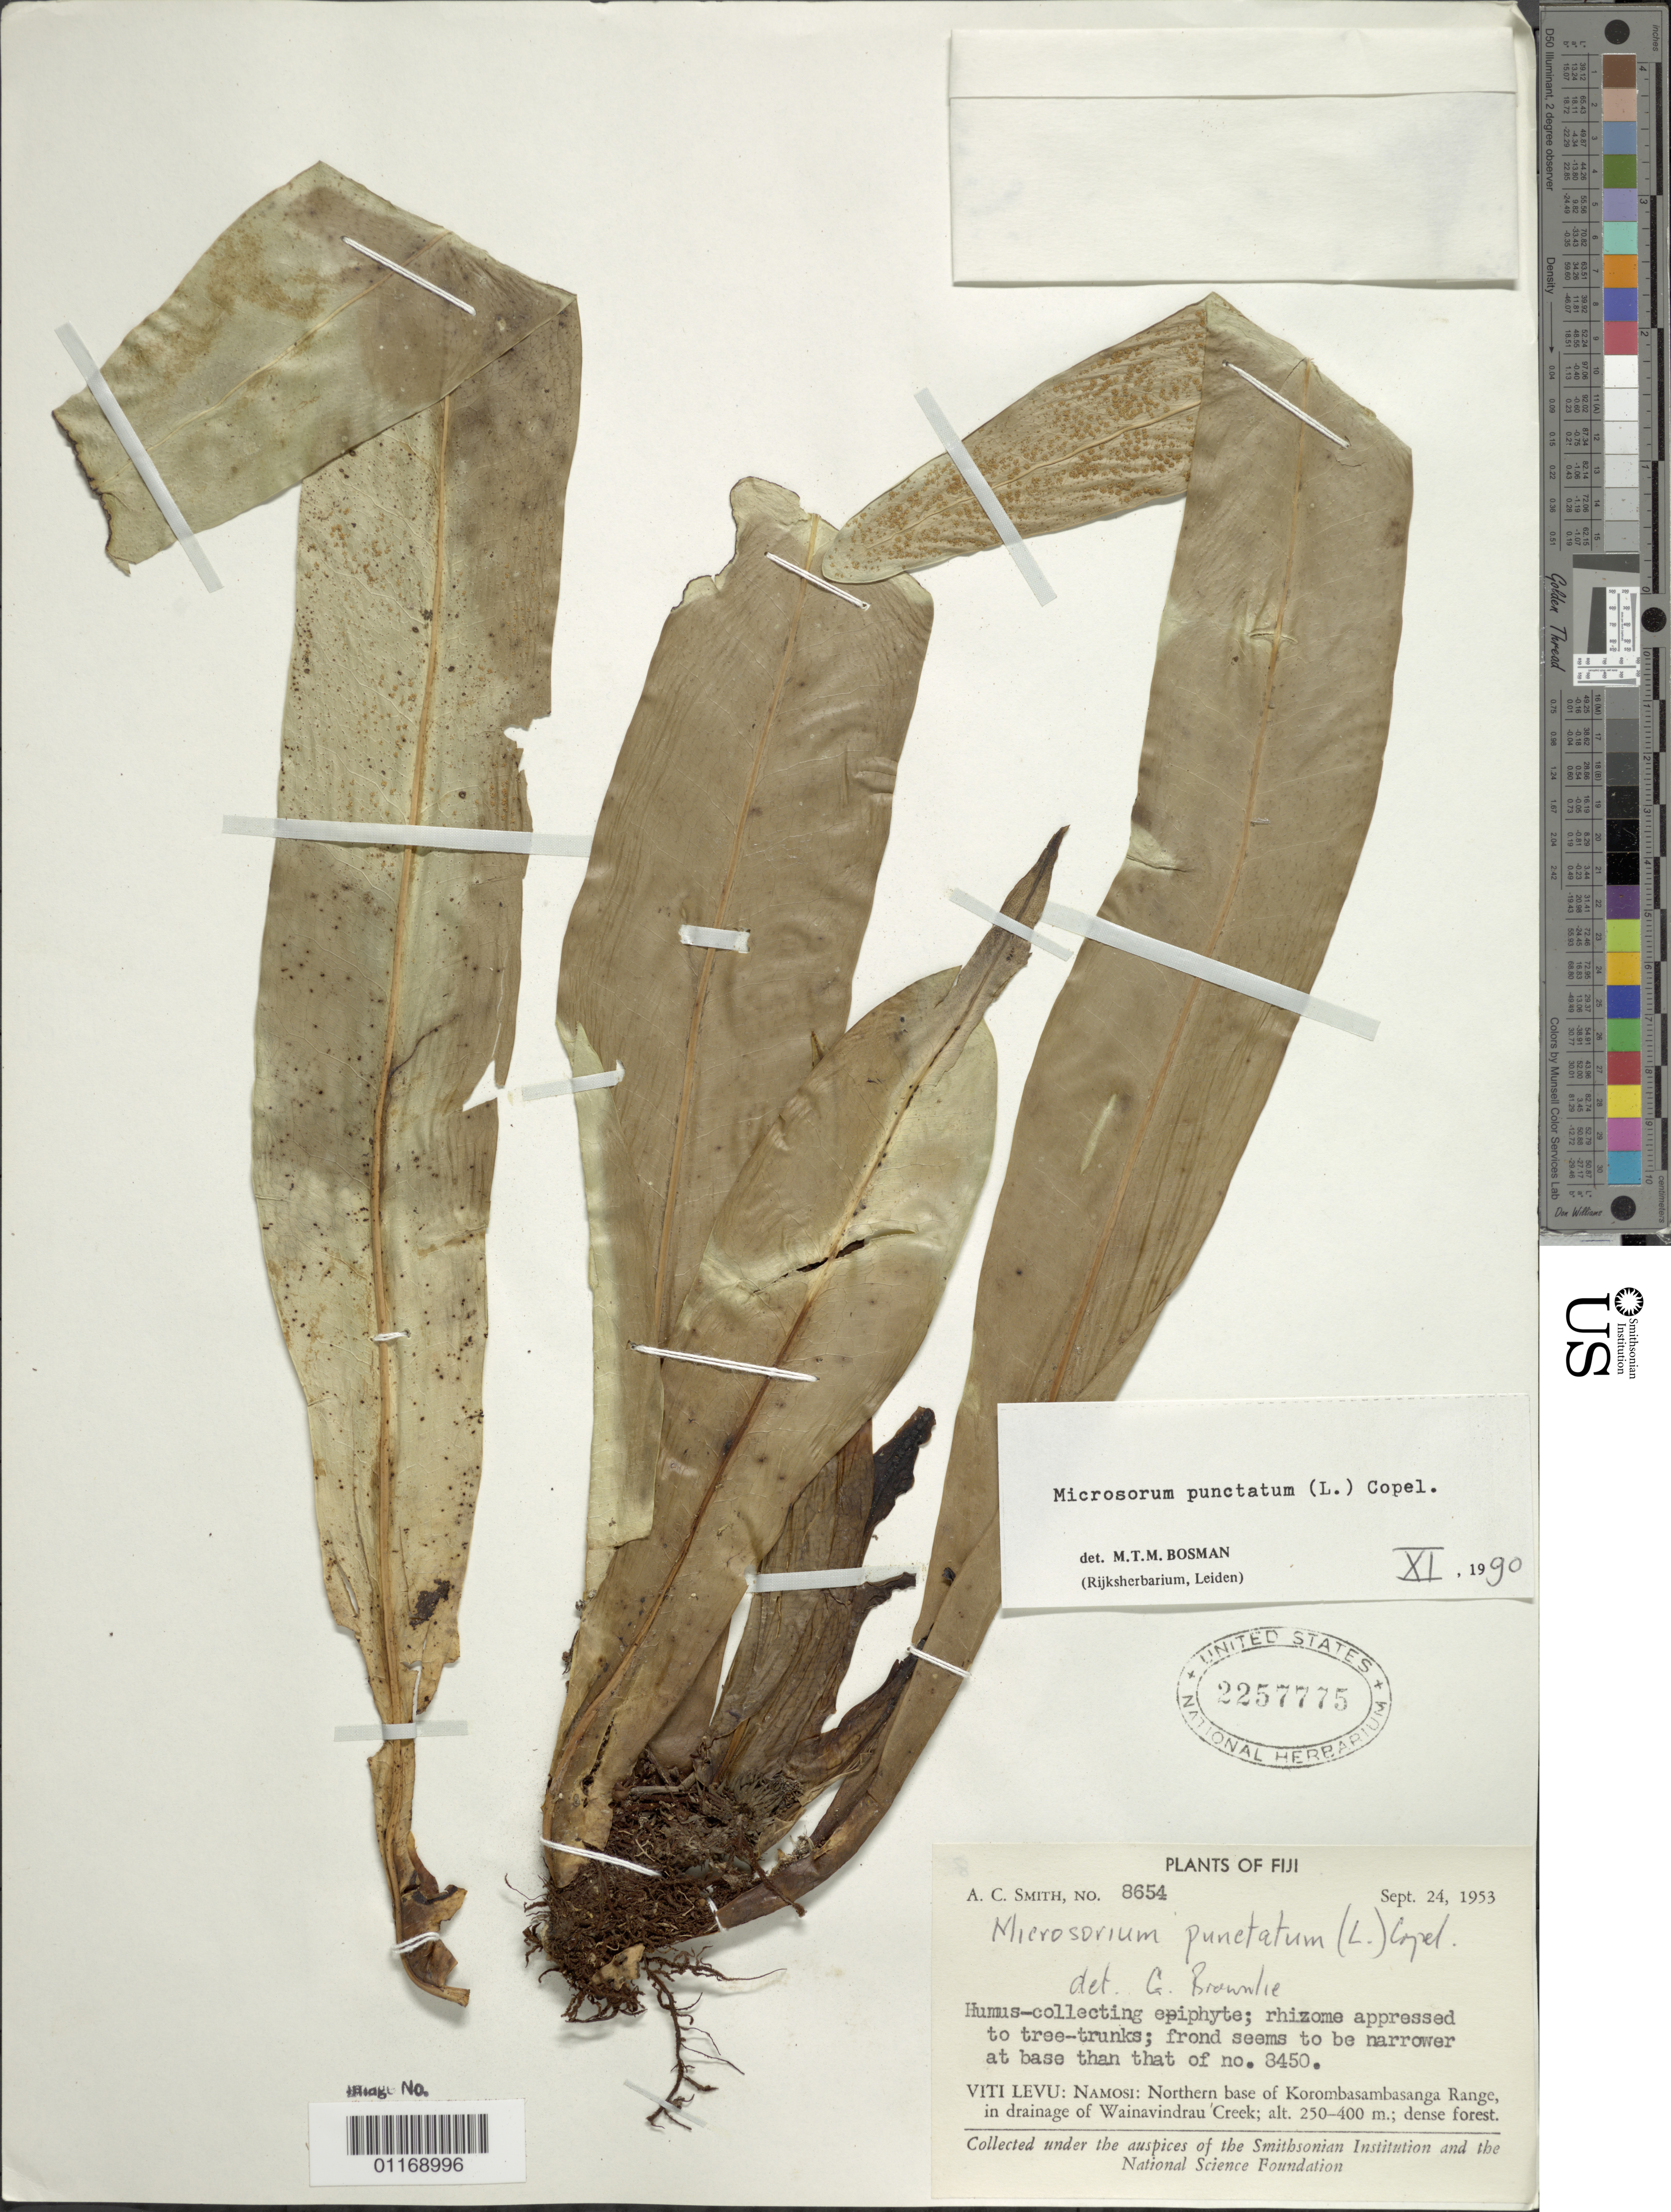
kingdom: Plantae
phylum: Tracheophyta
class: Polypodiopsida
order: Polypodiales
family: Polypodiaceae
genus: Microsorum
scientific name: Microsorum punctatum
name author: (L.) Copel.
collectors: A. C. Smith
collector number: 8654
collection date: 1953-09-24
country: Fiji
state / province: Namosi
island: Viti Levu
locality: Northern Base of Korobasambasanga Range, in drainage of Wainavindrau Creek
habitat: Dense forest.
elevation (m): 250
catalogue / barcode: US 2257775